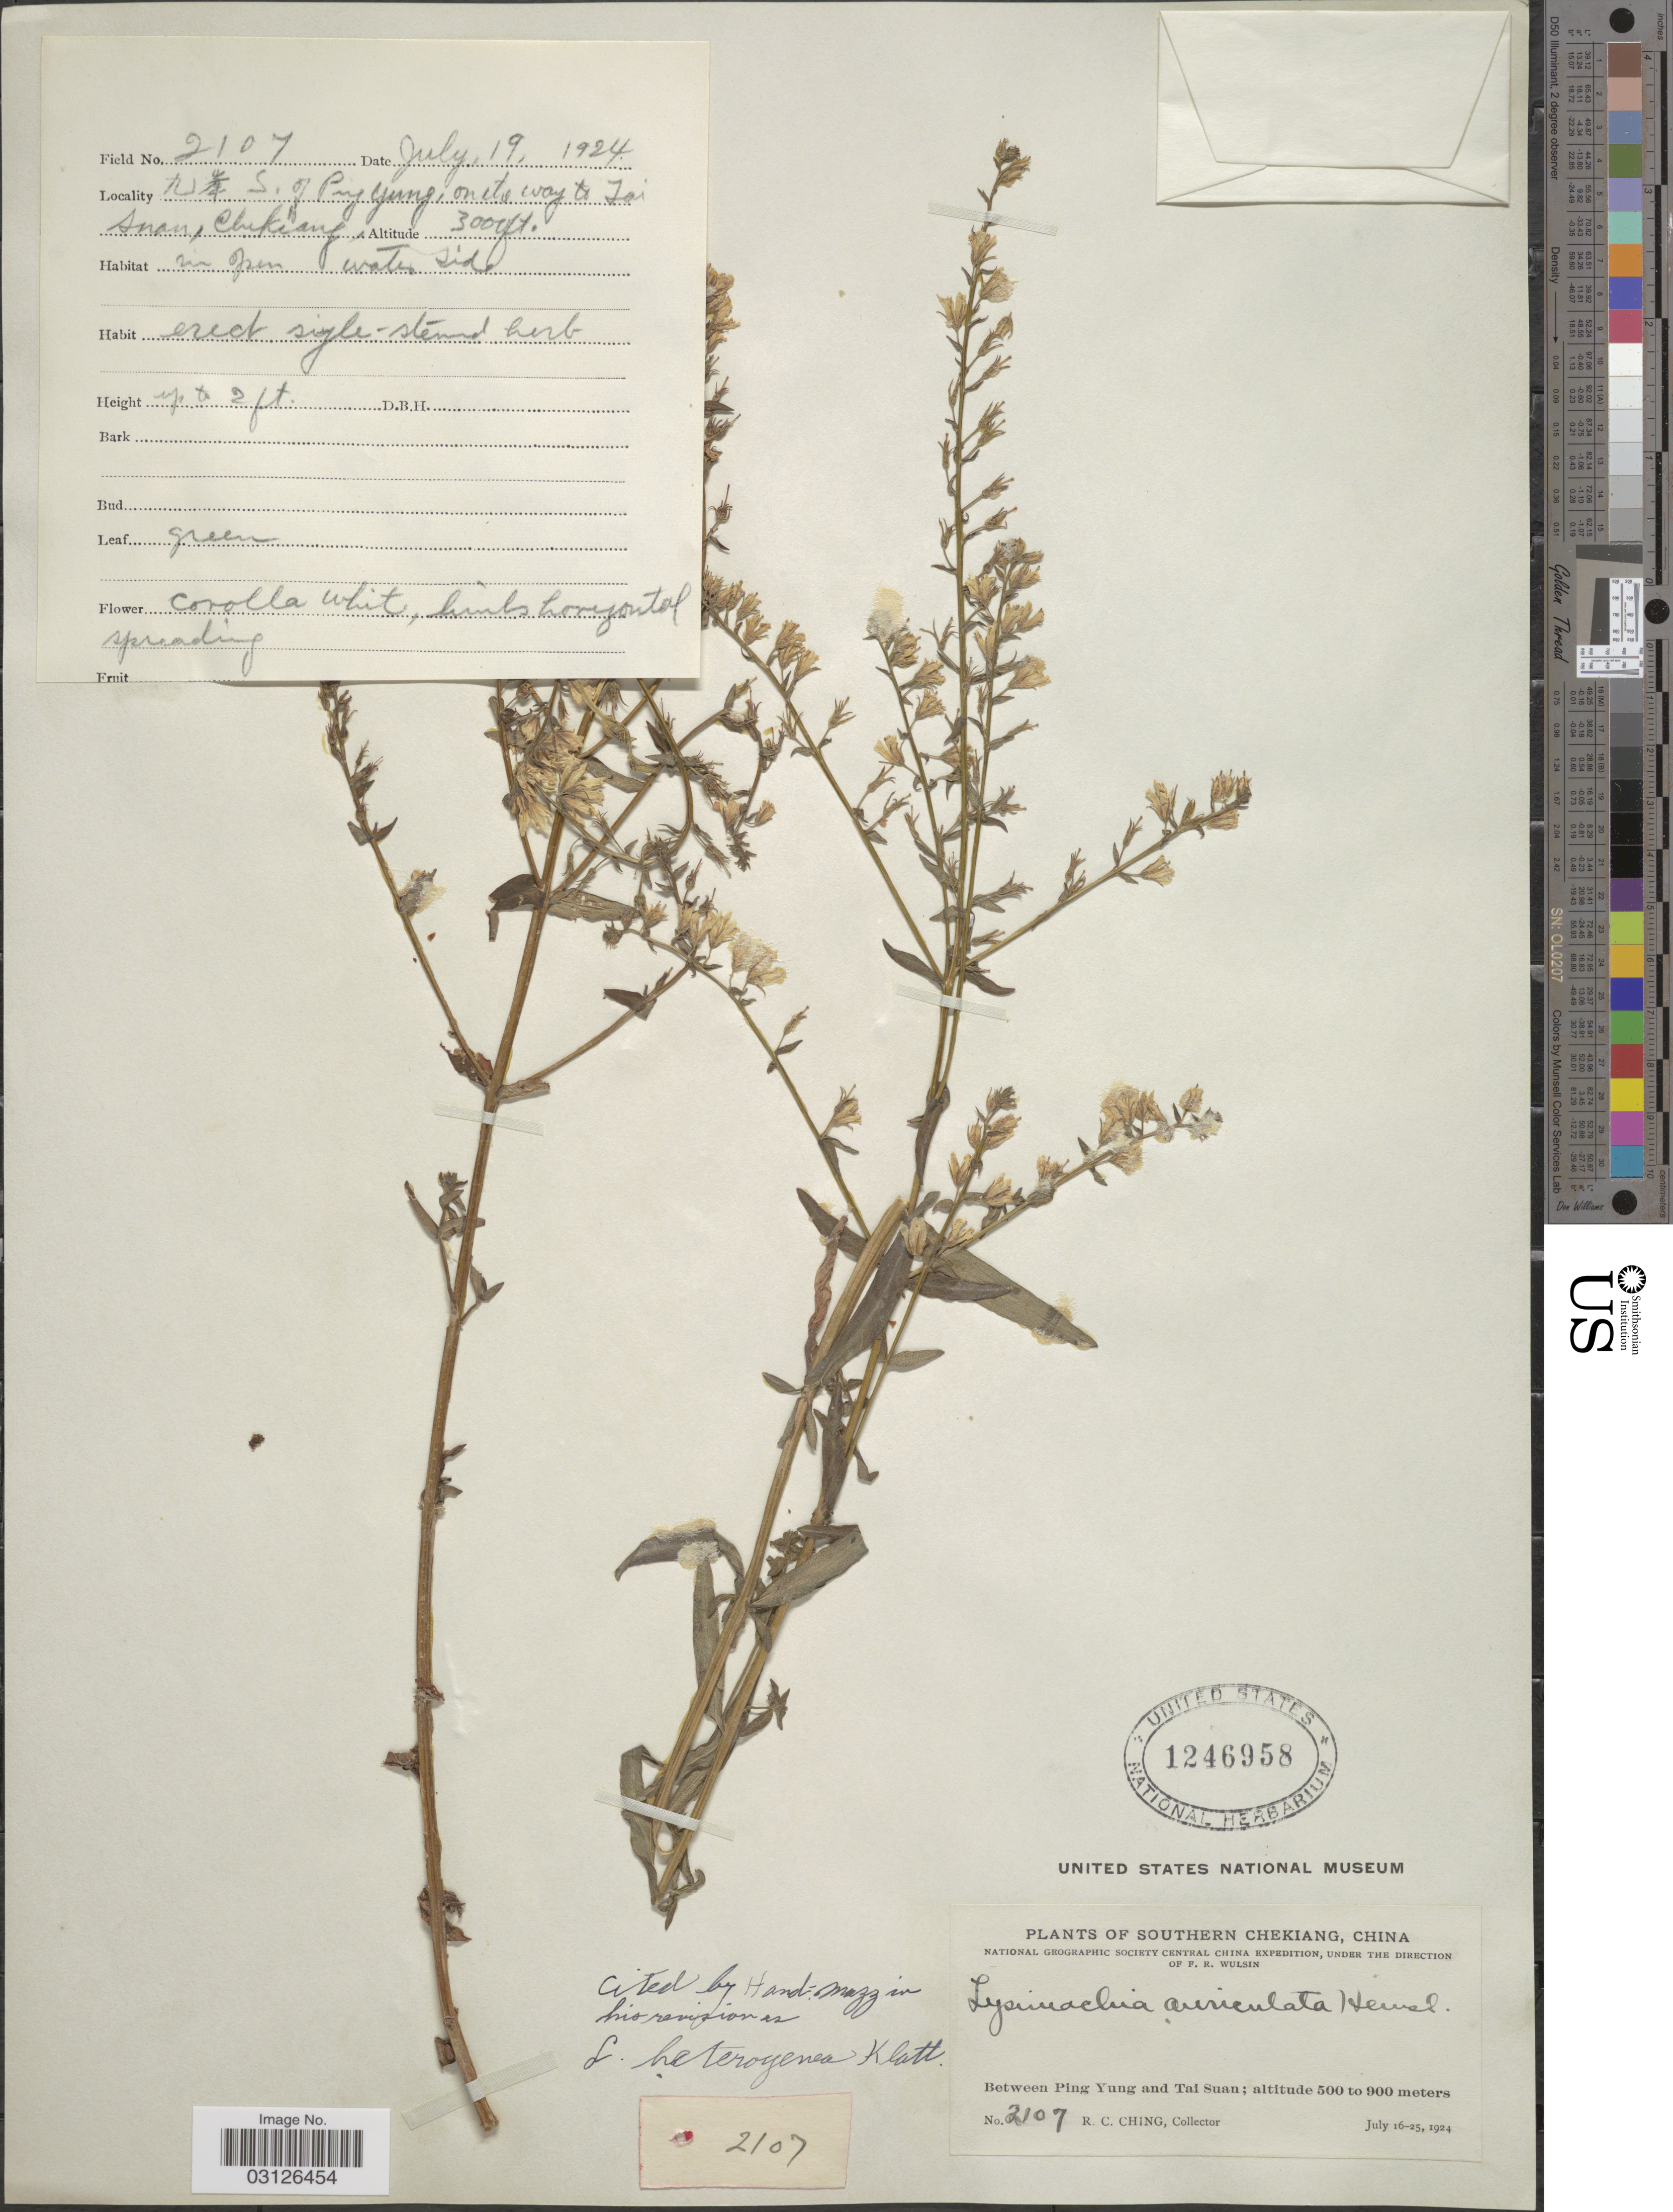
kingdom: Plantae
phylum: Tracheophyta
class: Magnoliopsida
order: Ericales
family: Primulaceae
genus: Lysimachia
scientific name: Lysimachia heterogenea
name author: Klatt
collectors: R. C. Ching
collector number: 2107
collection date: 1924-07-19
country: China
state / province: Zhejiang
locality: Southern Chekiang. Between Ping Yung and Tai Suan.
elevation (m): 914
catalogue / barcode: US 1246958